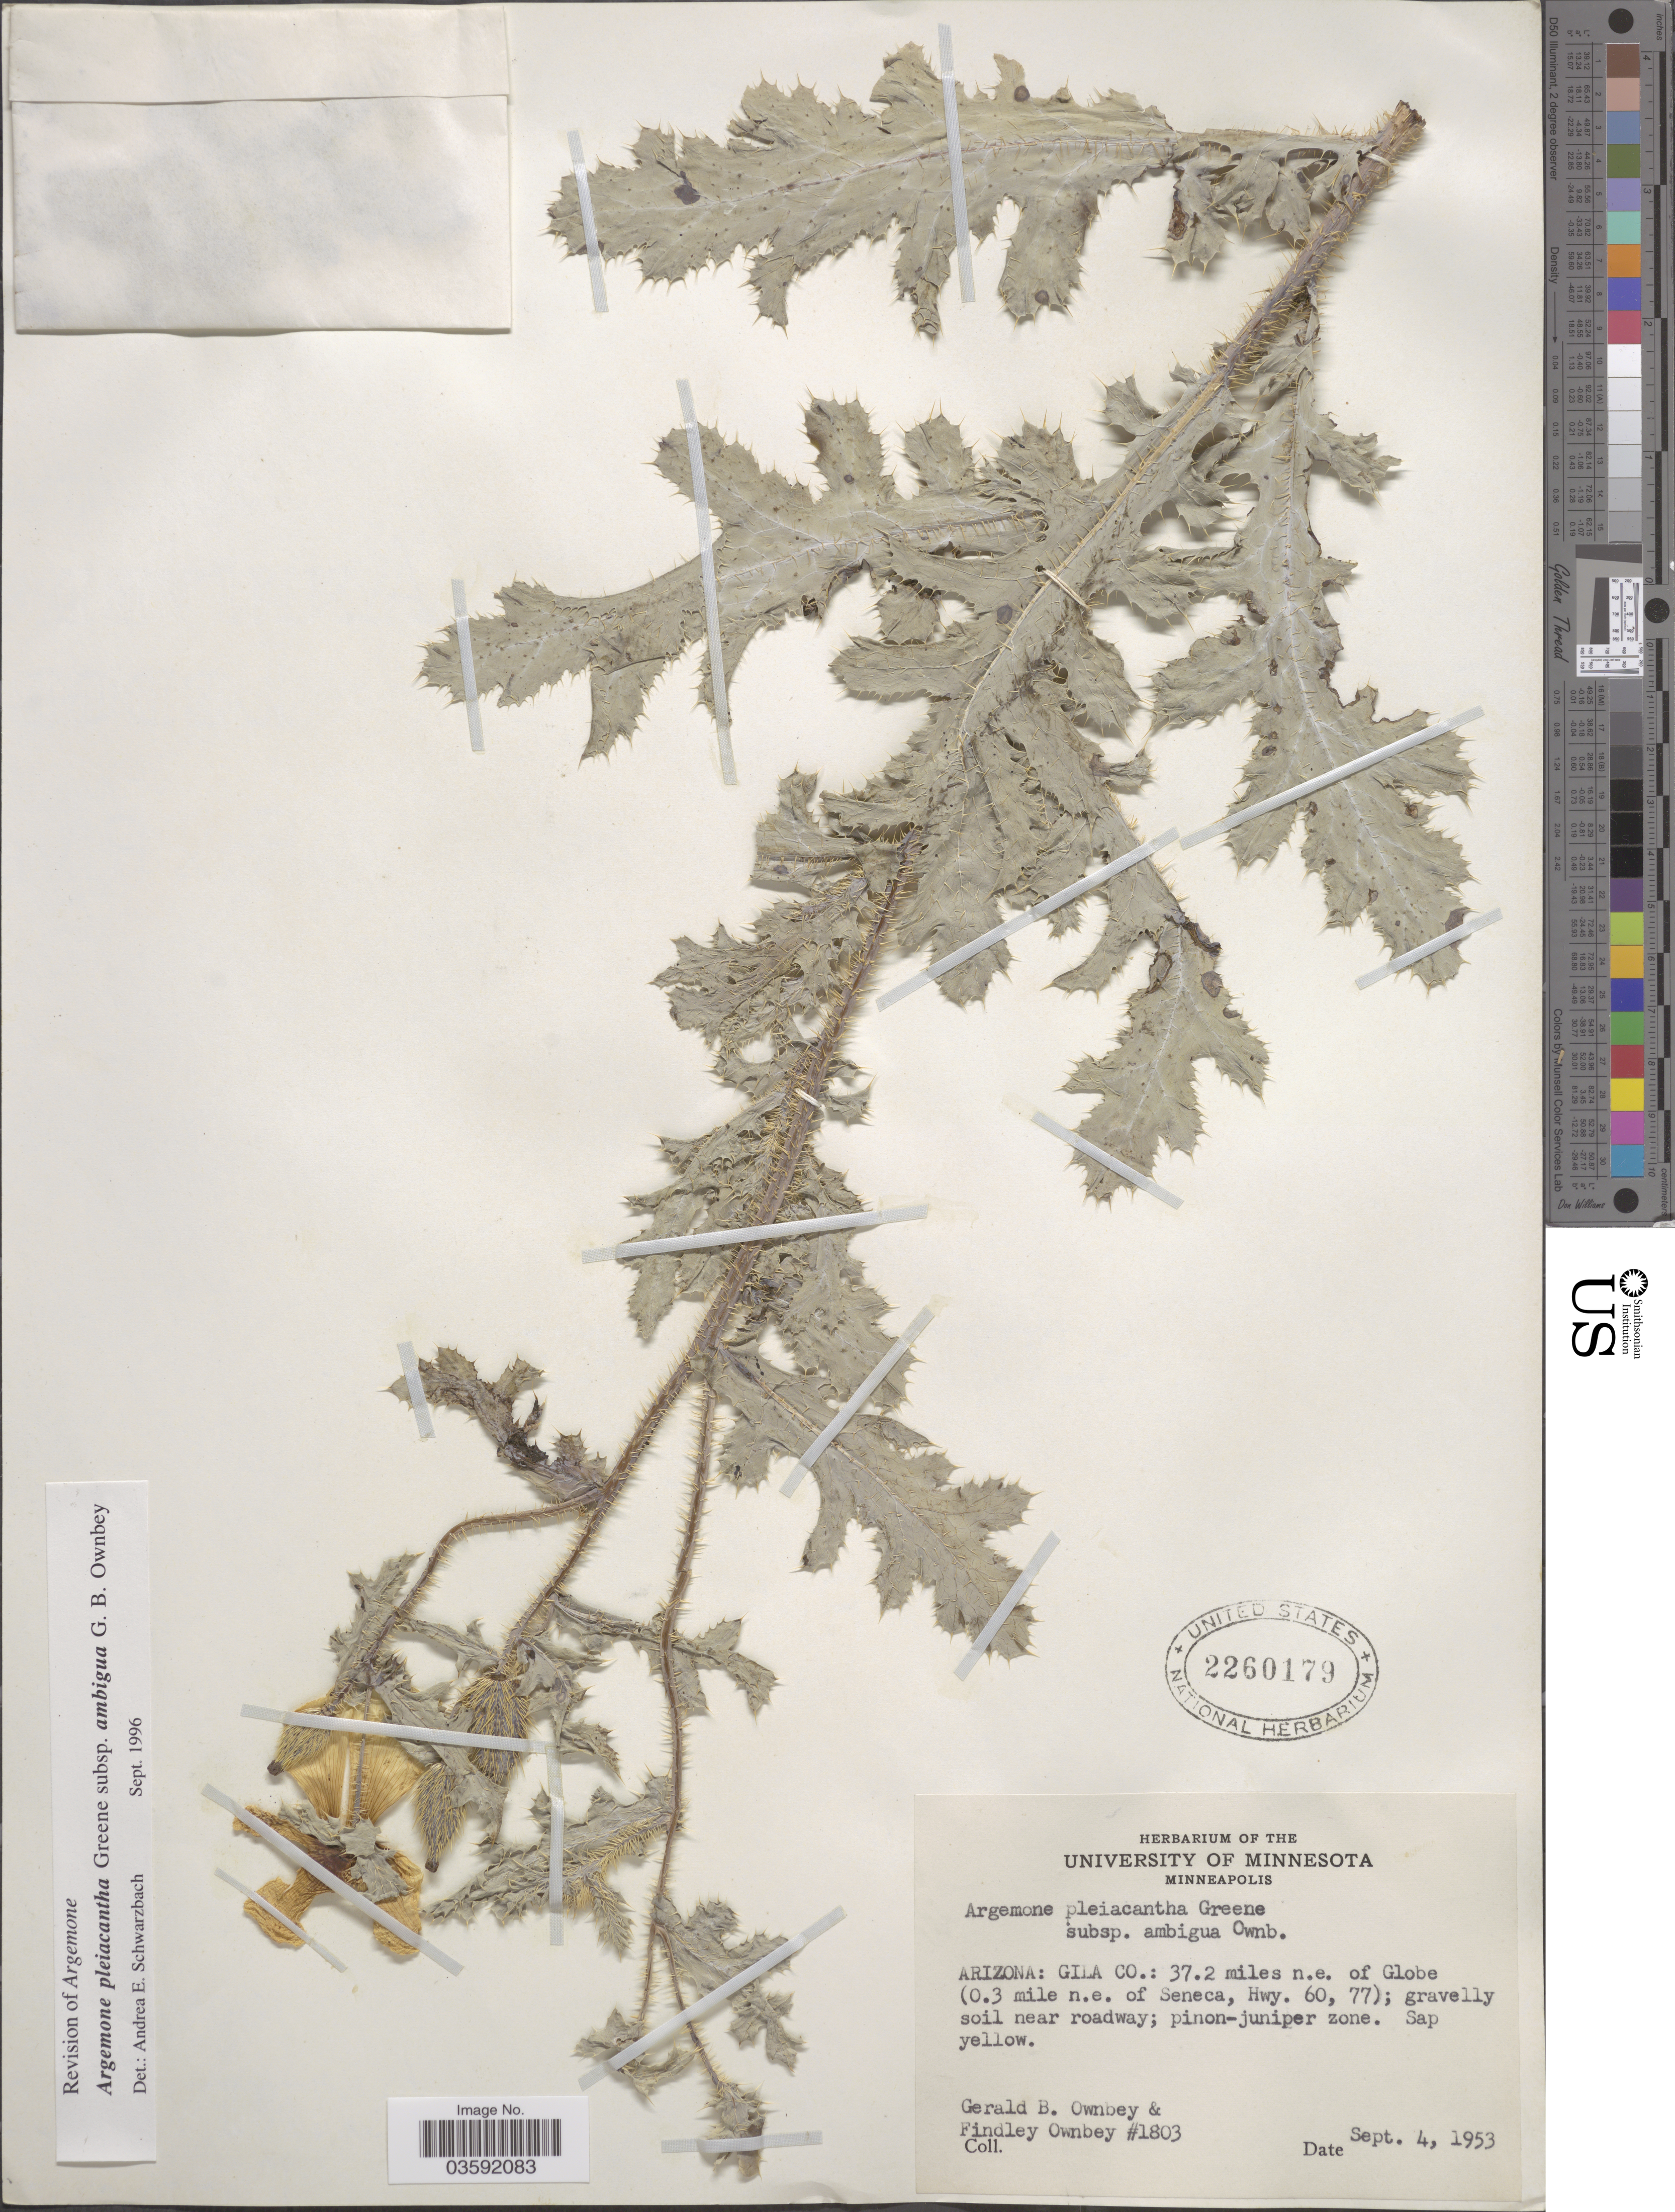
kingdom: Plantae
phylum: Tracheophyta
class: Magnoliopsida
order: Ranunculales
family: Papaveraceae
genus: Argemone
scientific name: Argemone pleiacantha subsp. ambigua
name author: G.B. Ownbey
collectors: G. B. Ownbey & F. Ownbey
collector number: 1803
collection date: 1953-09-04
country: United States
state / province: Arizona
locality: Gila Co.: 37.2 miles n.e. of Globe (0.3 mile n.e. of Seneca, Hwy. 60, 77).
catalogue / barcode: US 2260179